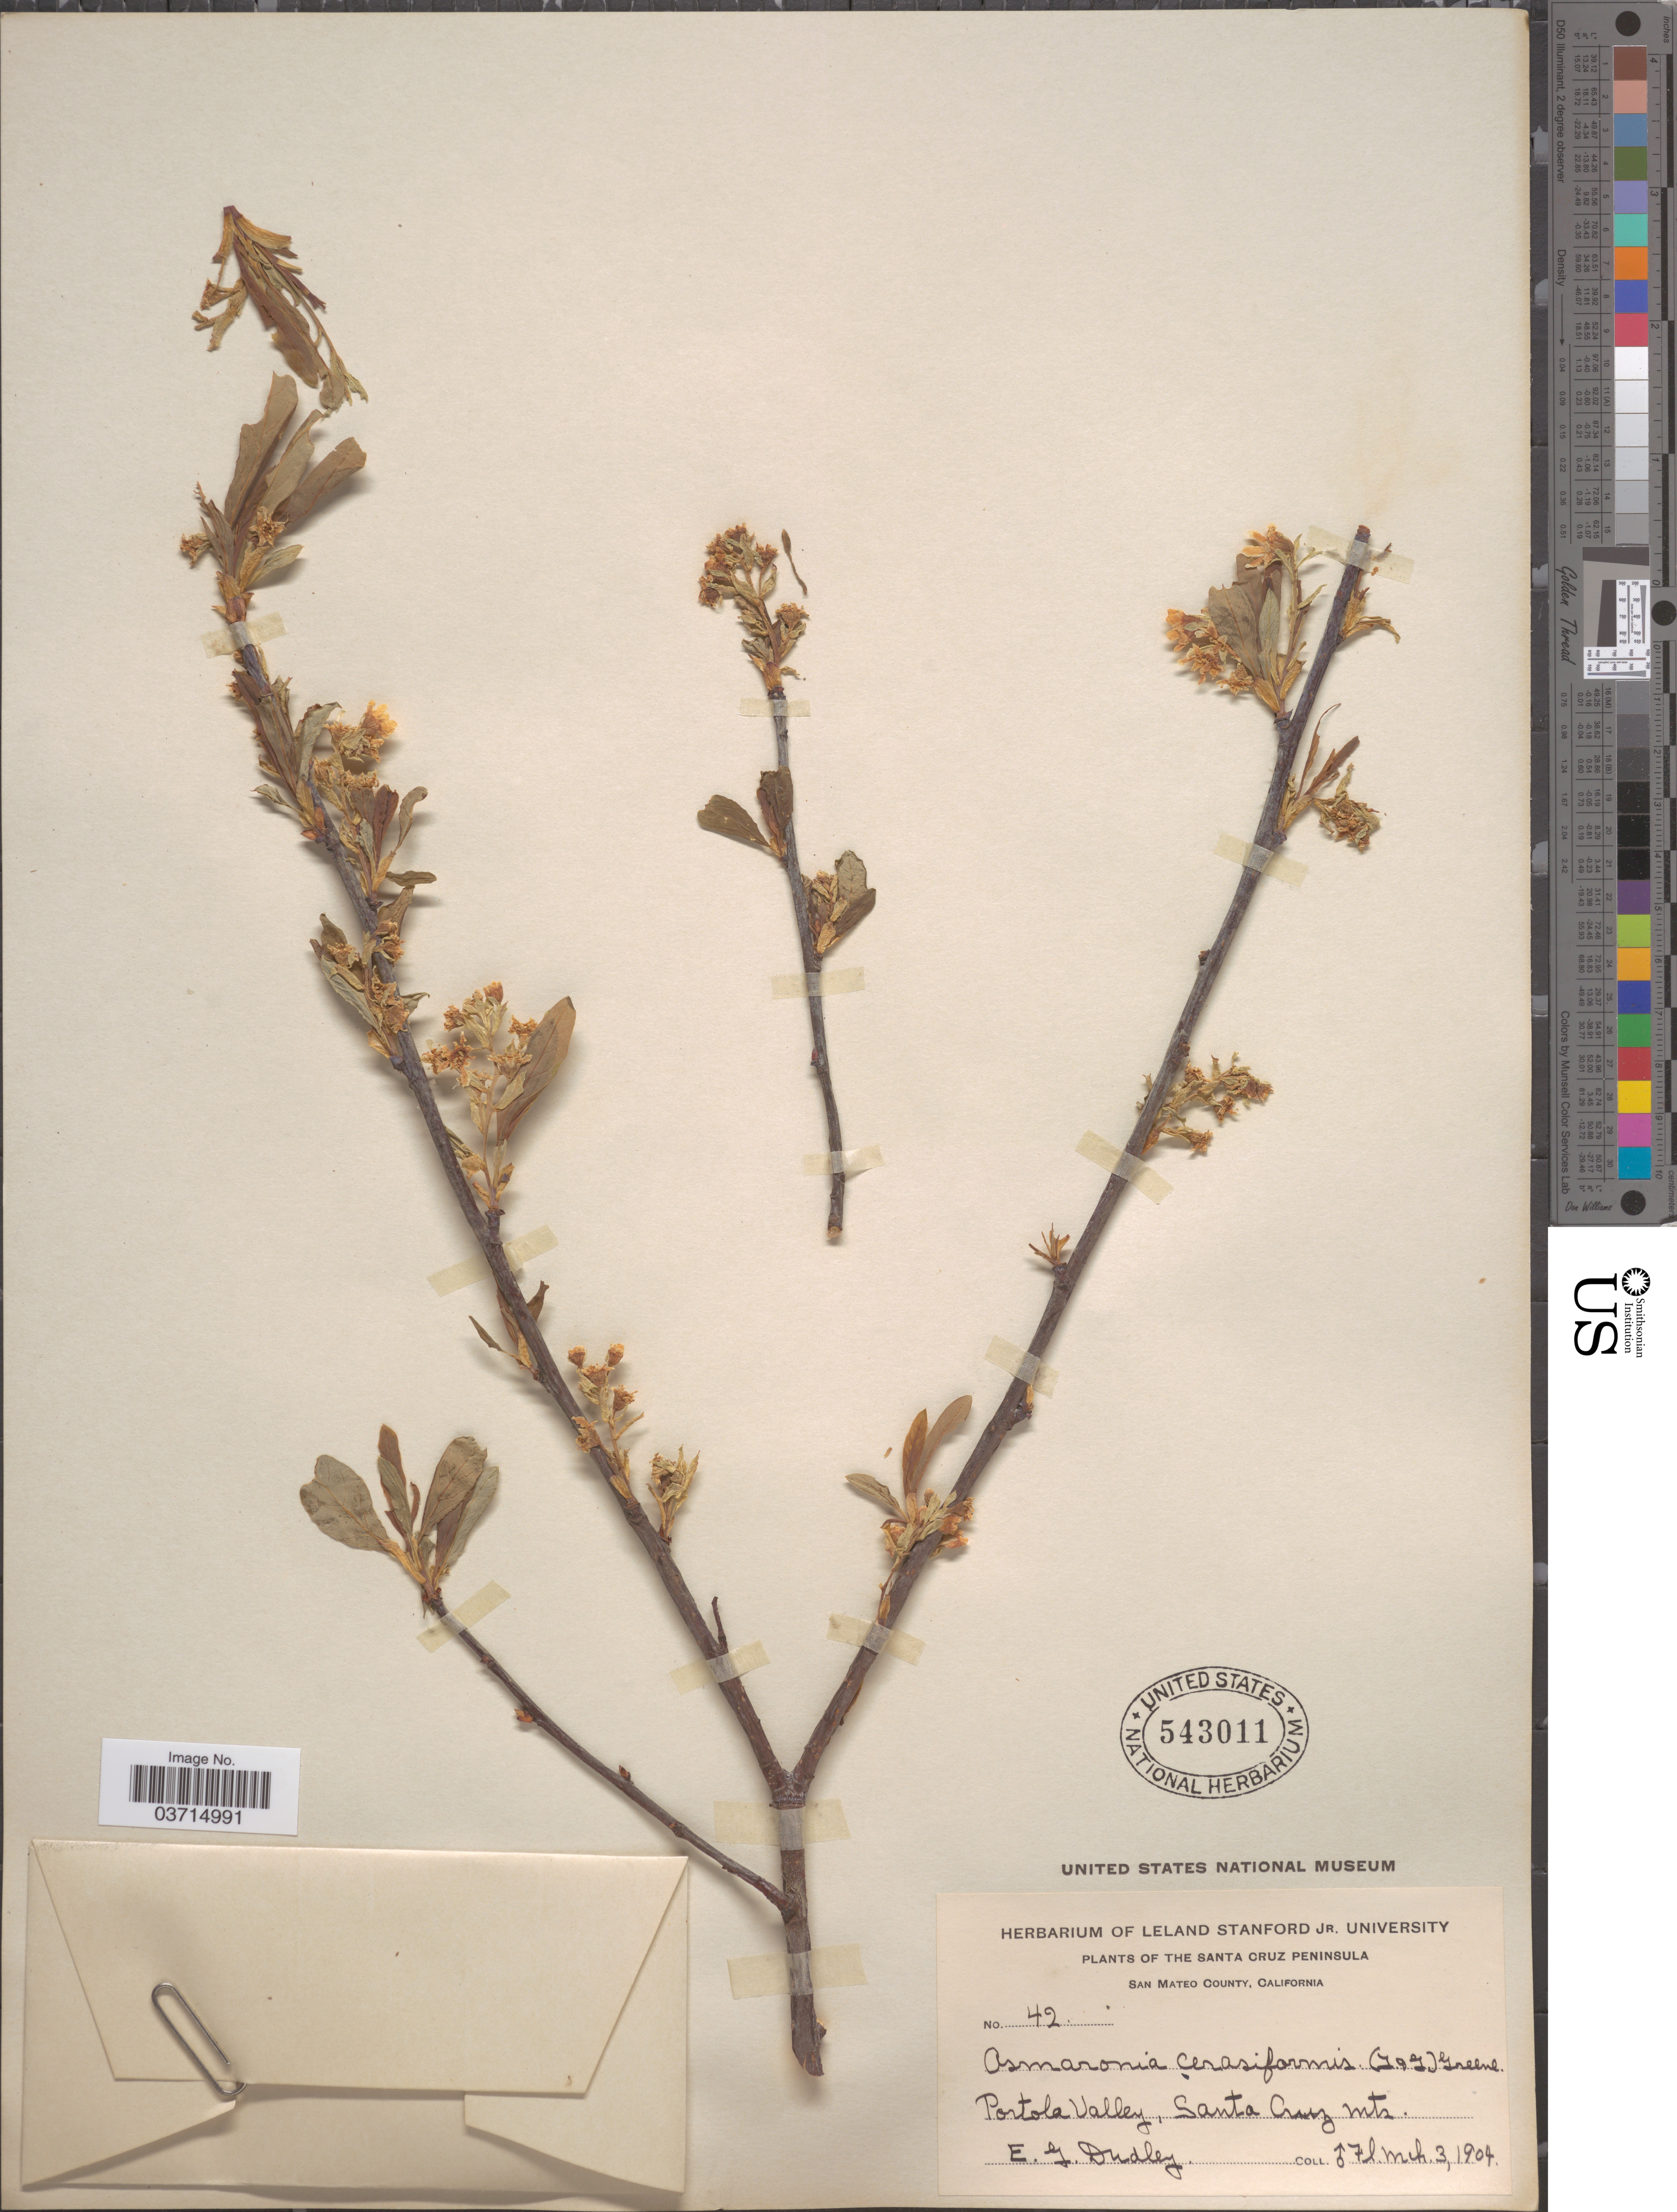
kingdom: Plantae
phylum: Tracheophyta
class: Magnoliopsida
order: Rosales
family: Rosaceae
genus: Oemleria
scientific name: Oemleria cerasiformis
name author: (Torr. & A. Gray ex Hook. & Arn.) J.W. Landon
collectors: E. Dudley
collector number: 42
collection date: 1904-03-03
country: United States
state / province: California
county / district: San Mateo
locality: Santa Cruz Peninsula. San Mateo County. Portola Valley, Santa Cruz Mts.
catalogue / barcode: US 543011